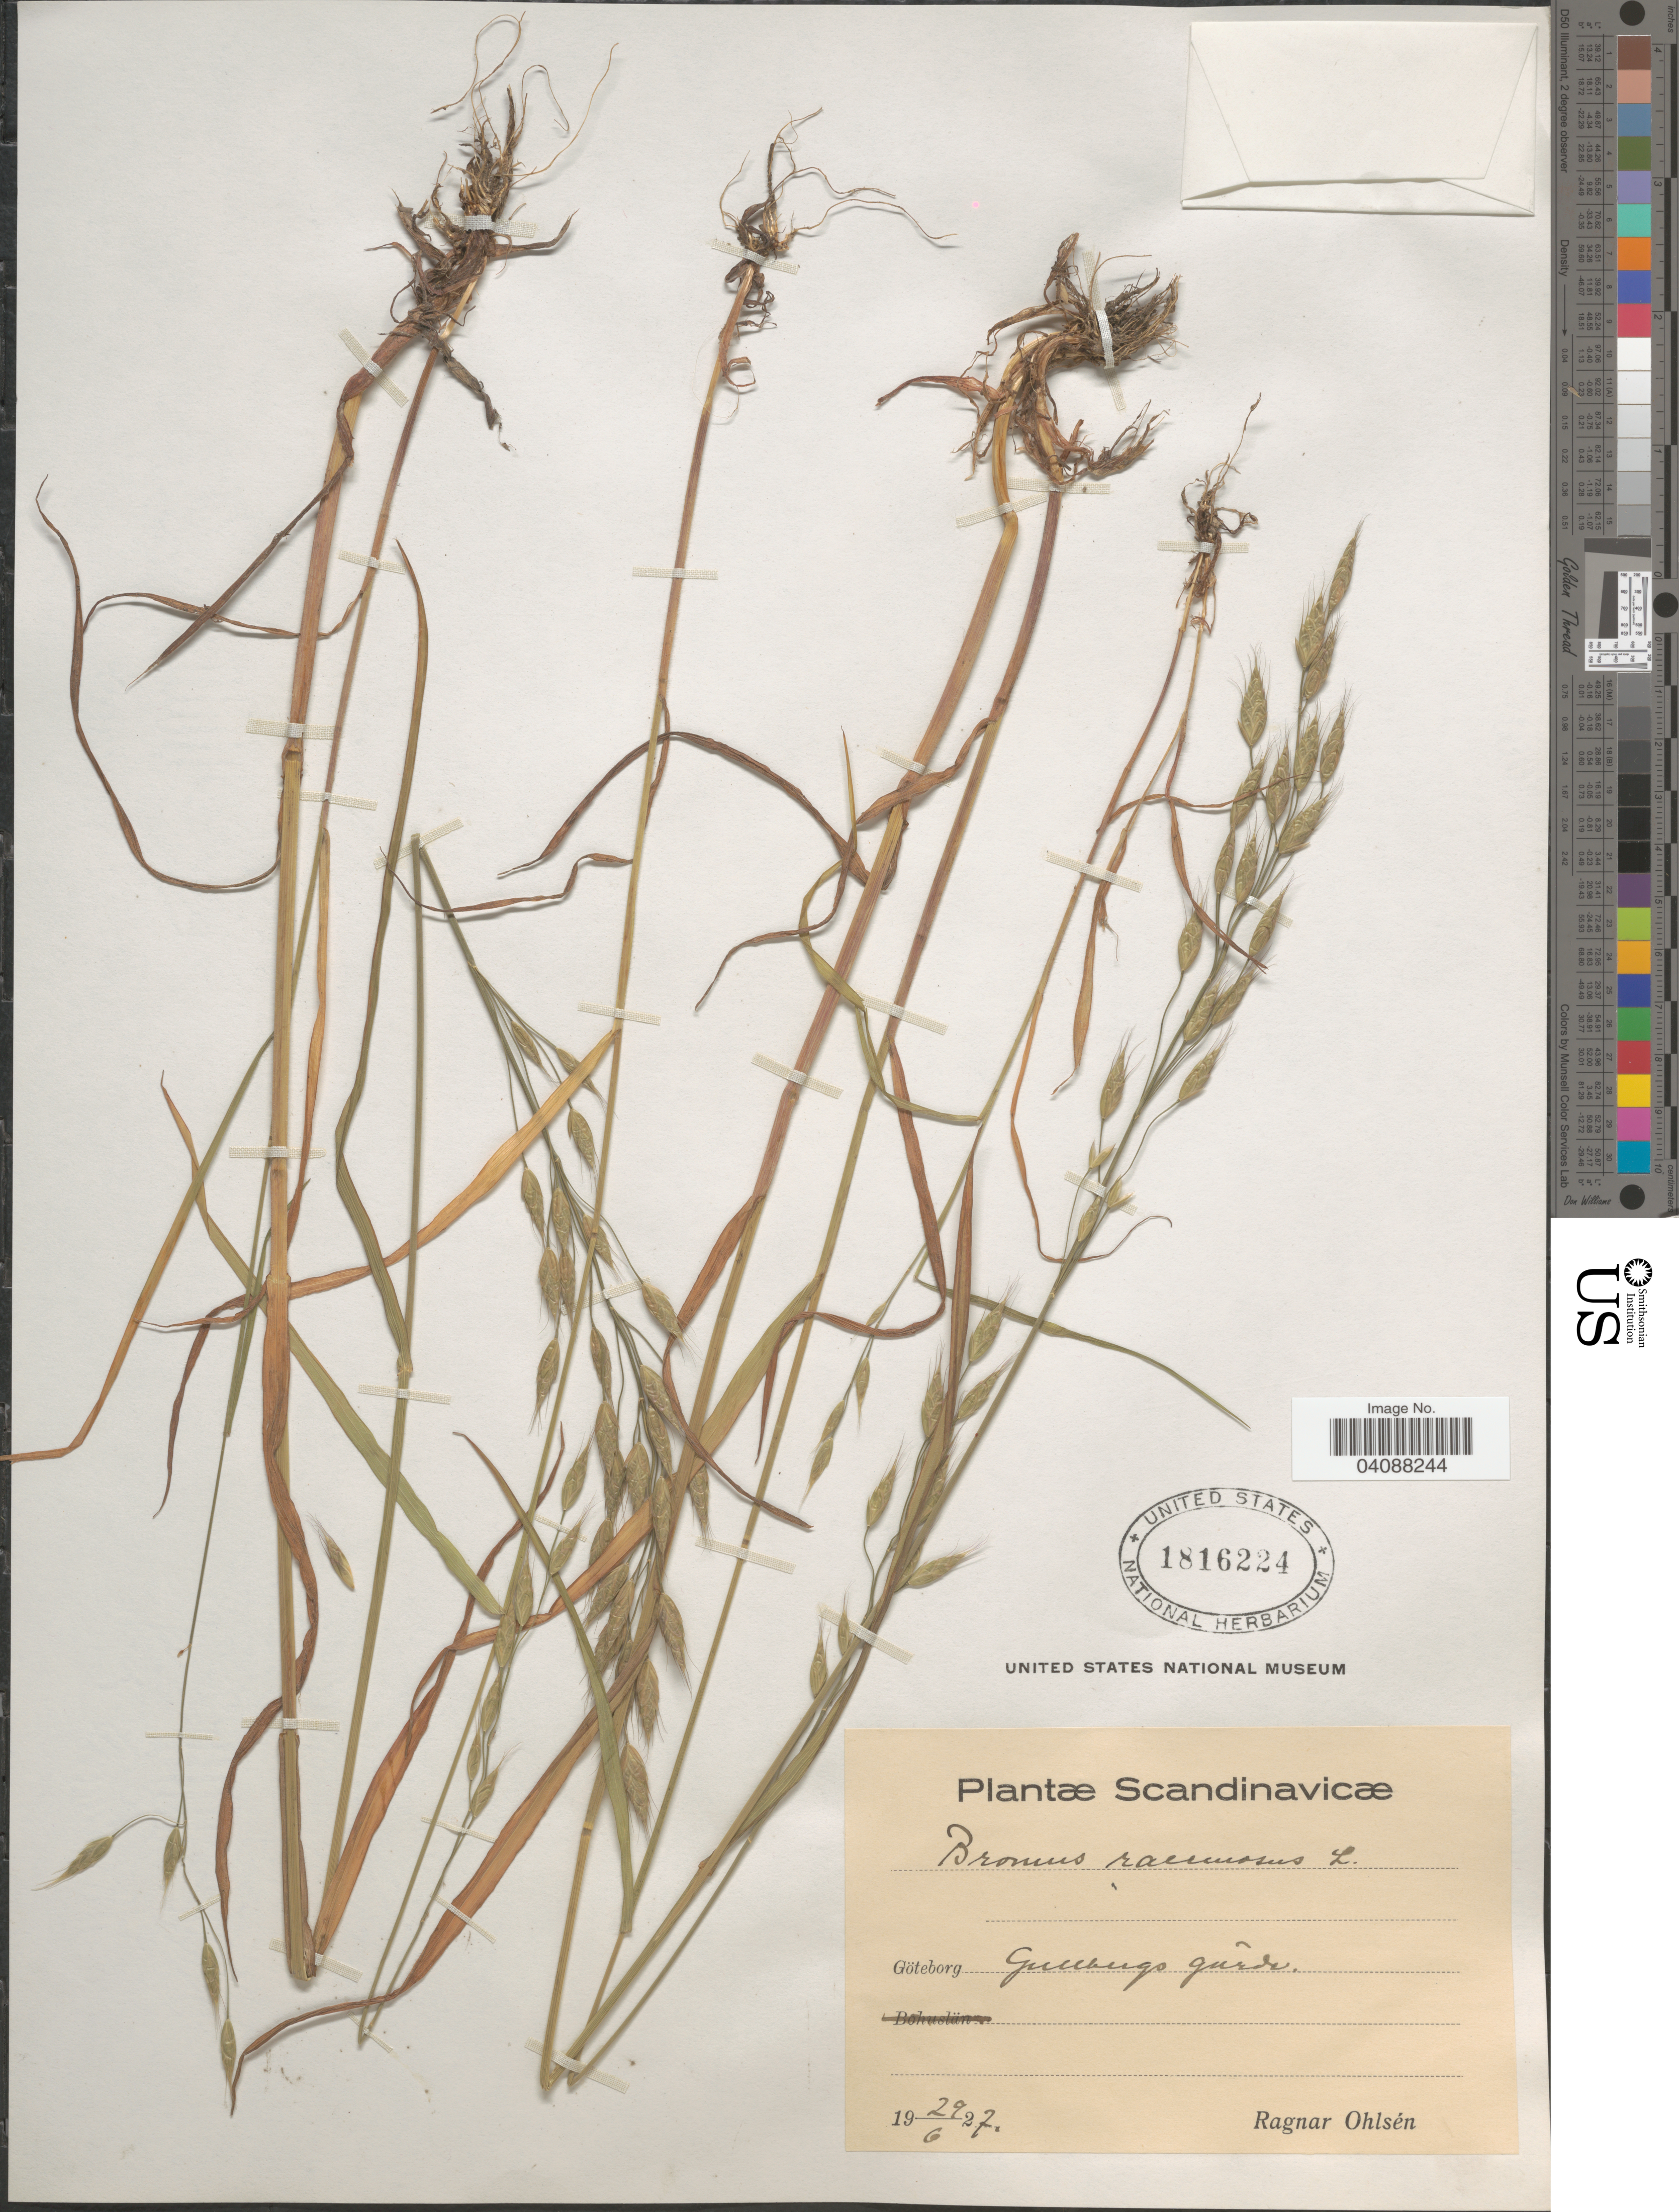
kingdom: Plantae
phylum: Tracheophyta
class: Liliopsida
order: Poales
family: Poaceae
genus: Bromus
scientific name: Bromus racemosus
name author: L.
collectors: R. Ohlsén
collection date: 1927-06-29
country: Sweden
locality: Scandinavicæ. Göteborg. Gullbugs gãrde.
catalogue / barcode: US 1816224